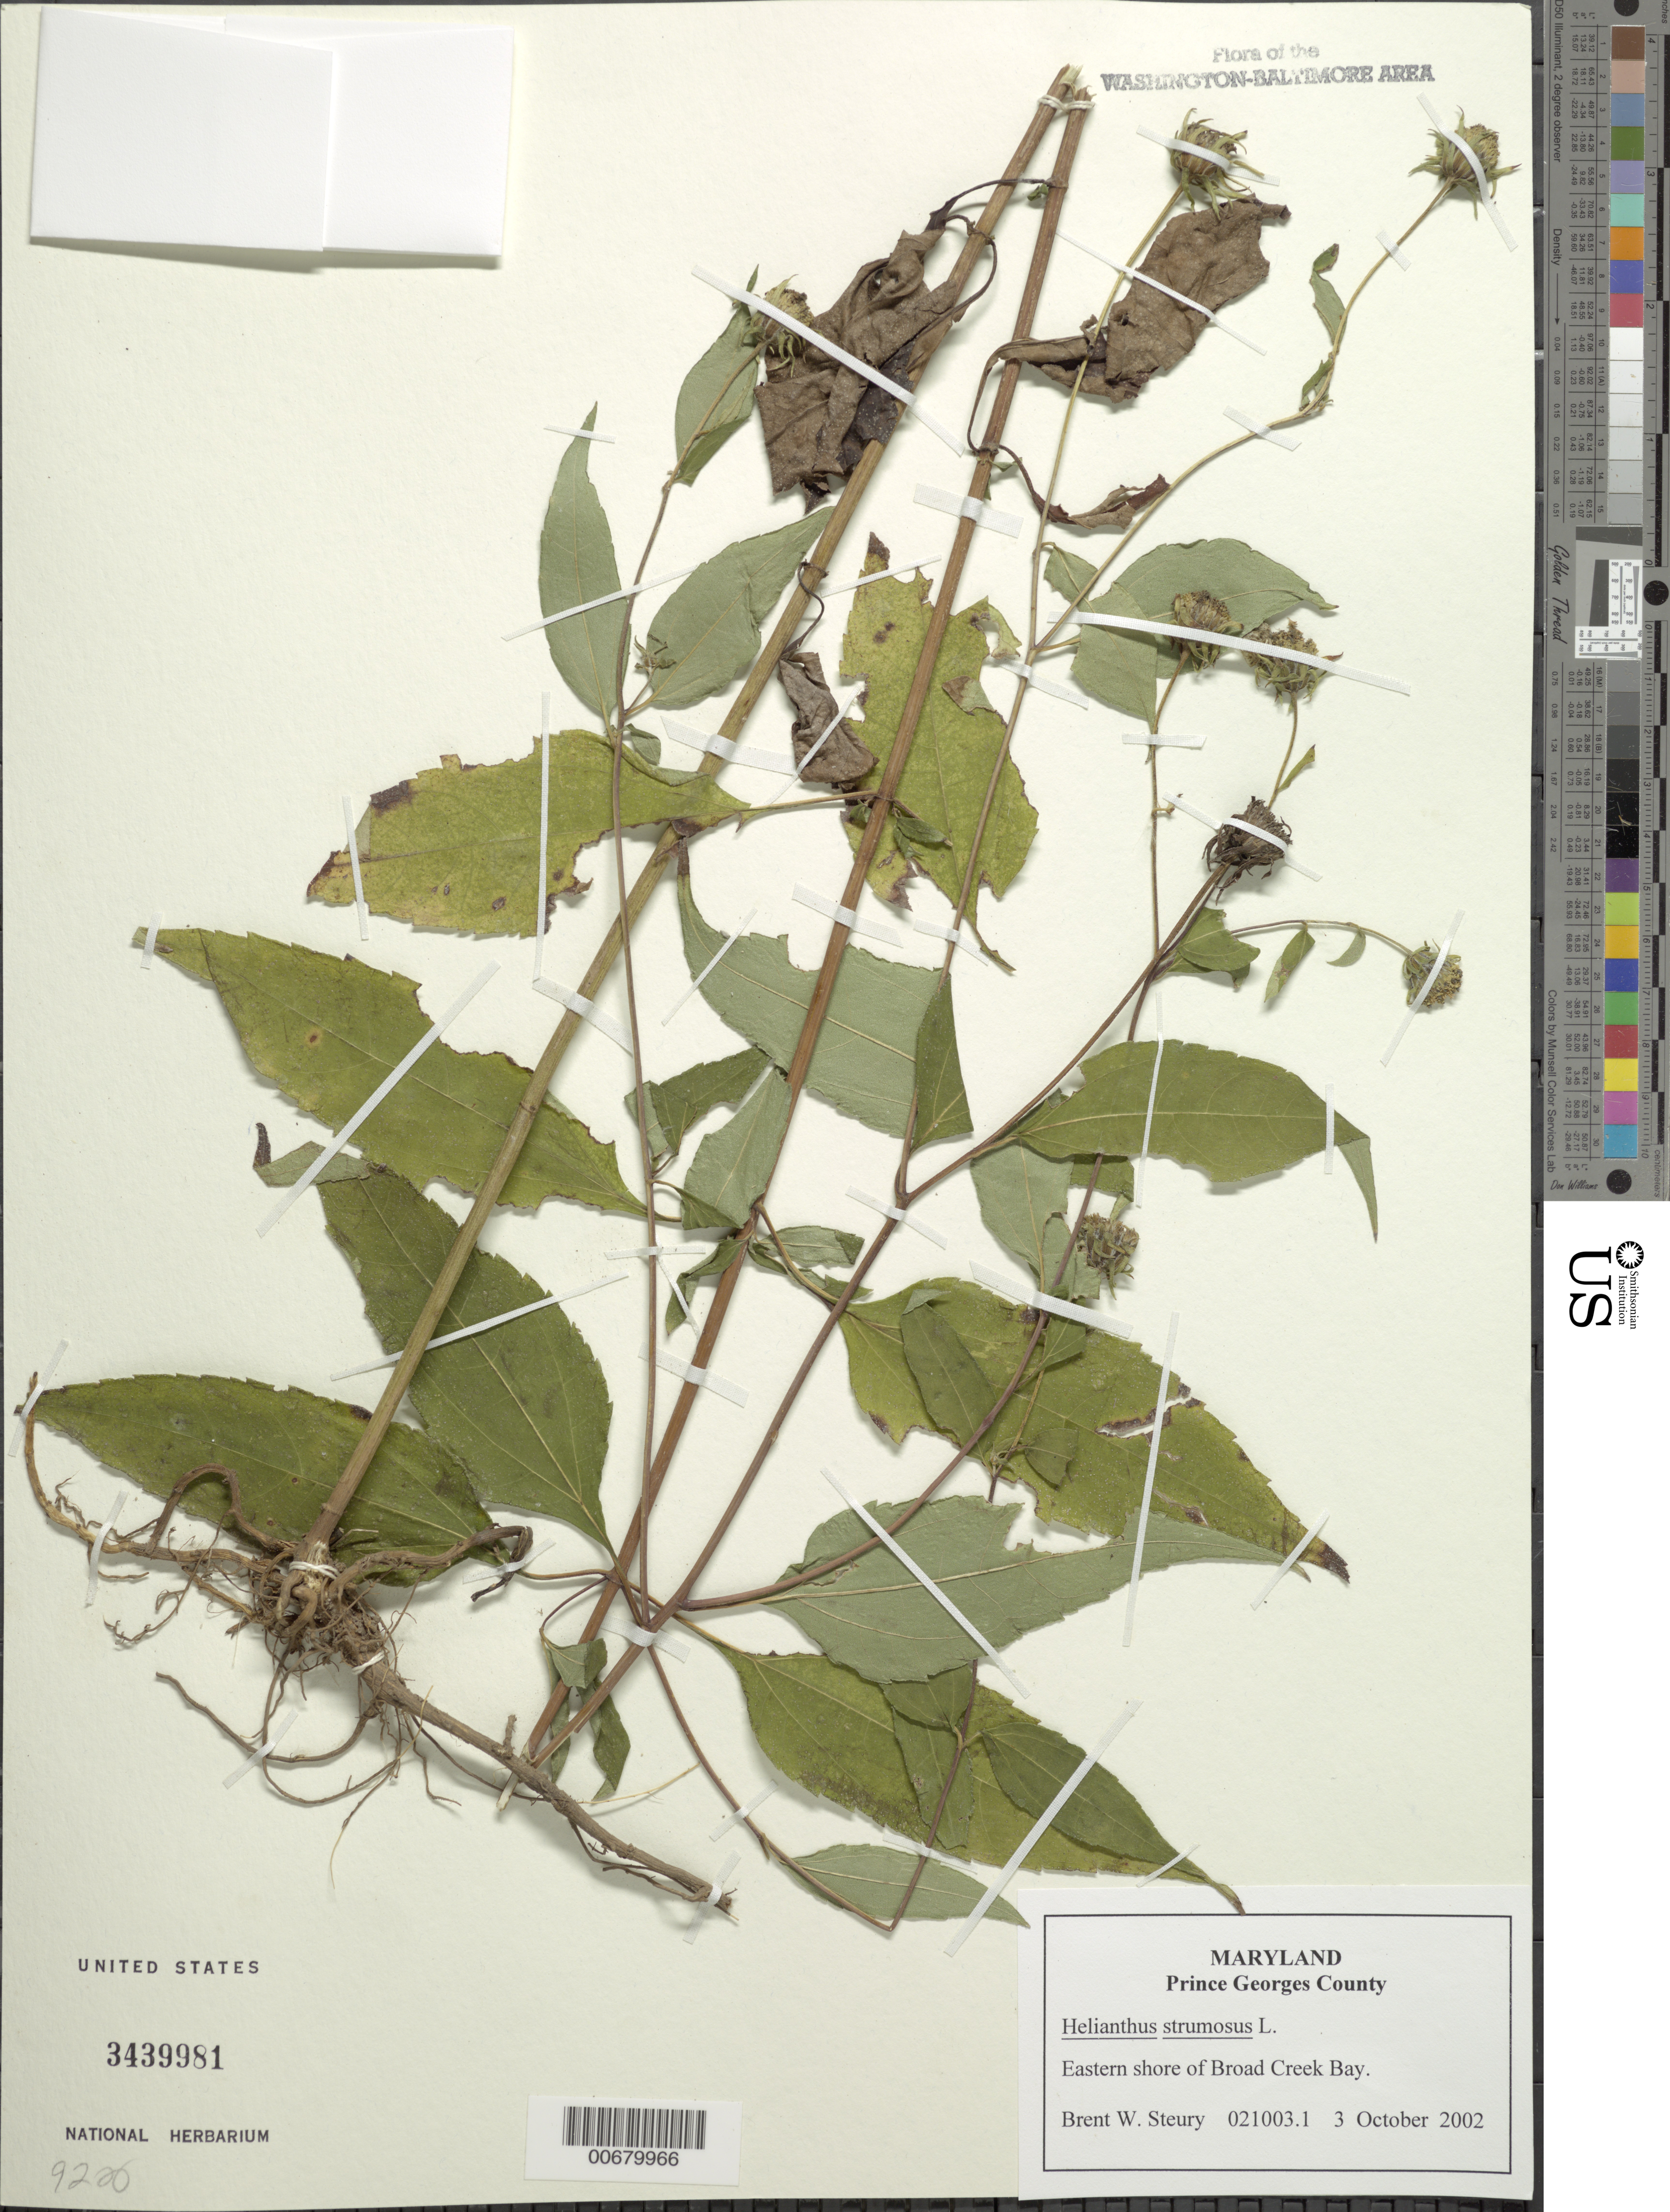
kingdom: Plantae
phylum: Tracheophyta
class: Magnoliopsida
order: Asterales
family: Asteraceae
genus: Helianthus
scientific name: Helianthus strumosus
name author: L.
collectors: B. Steury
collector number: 021003.1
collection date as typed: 03 October 2003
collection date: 2002-10-03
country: United States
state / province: Maryland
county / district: Prince George's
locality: Broad Creek Bay, eastern shore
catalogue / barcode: US 3439981